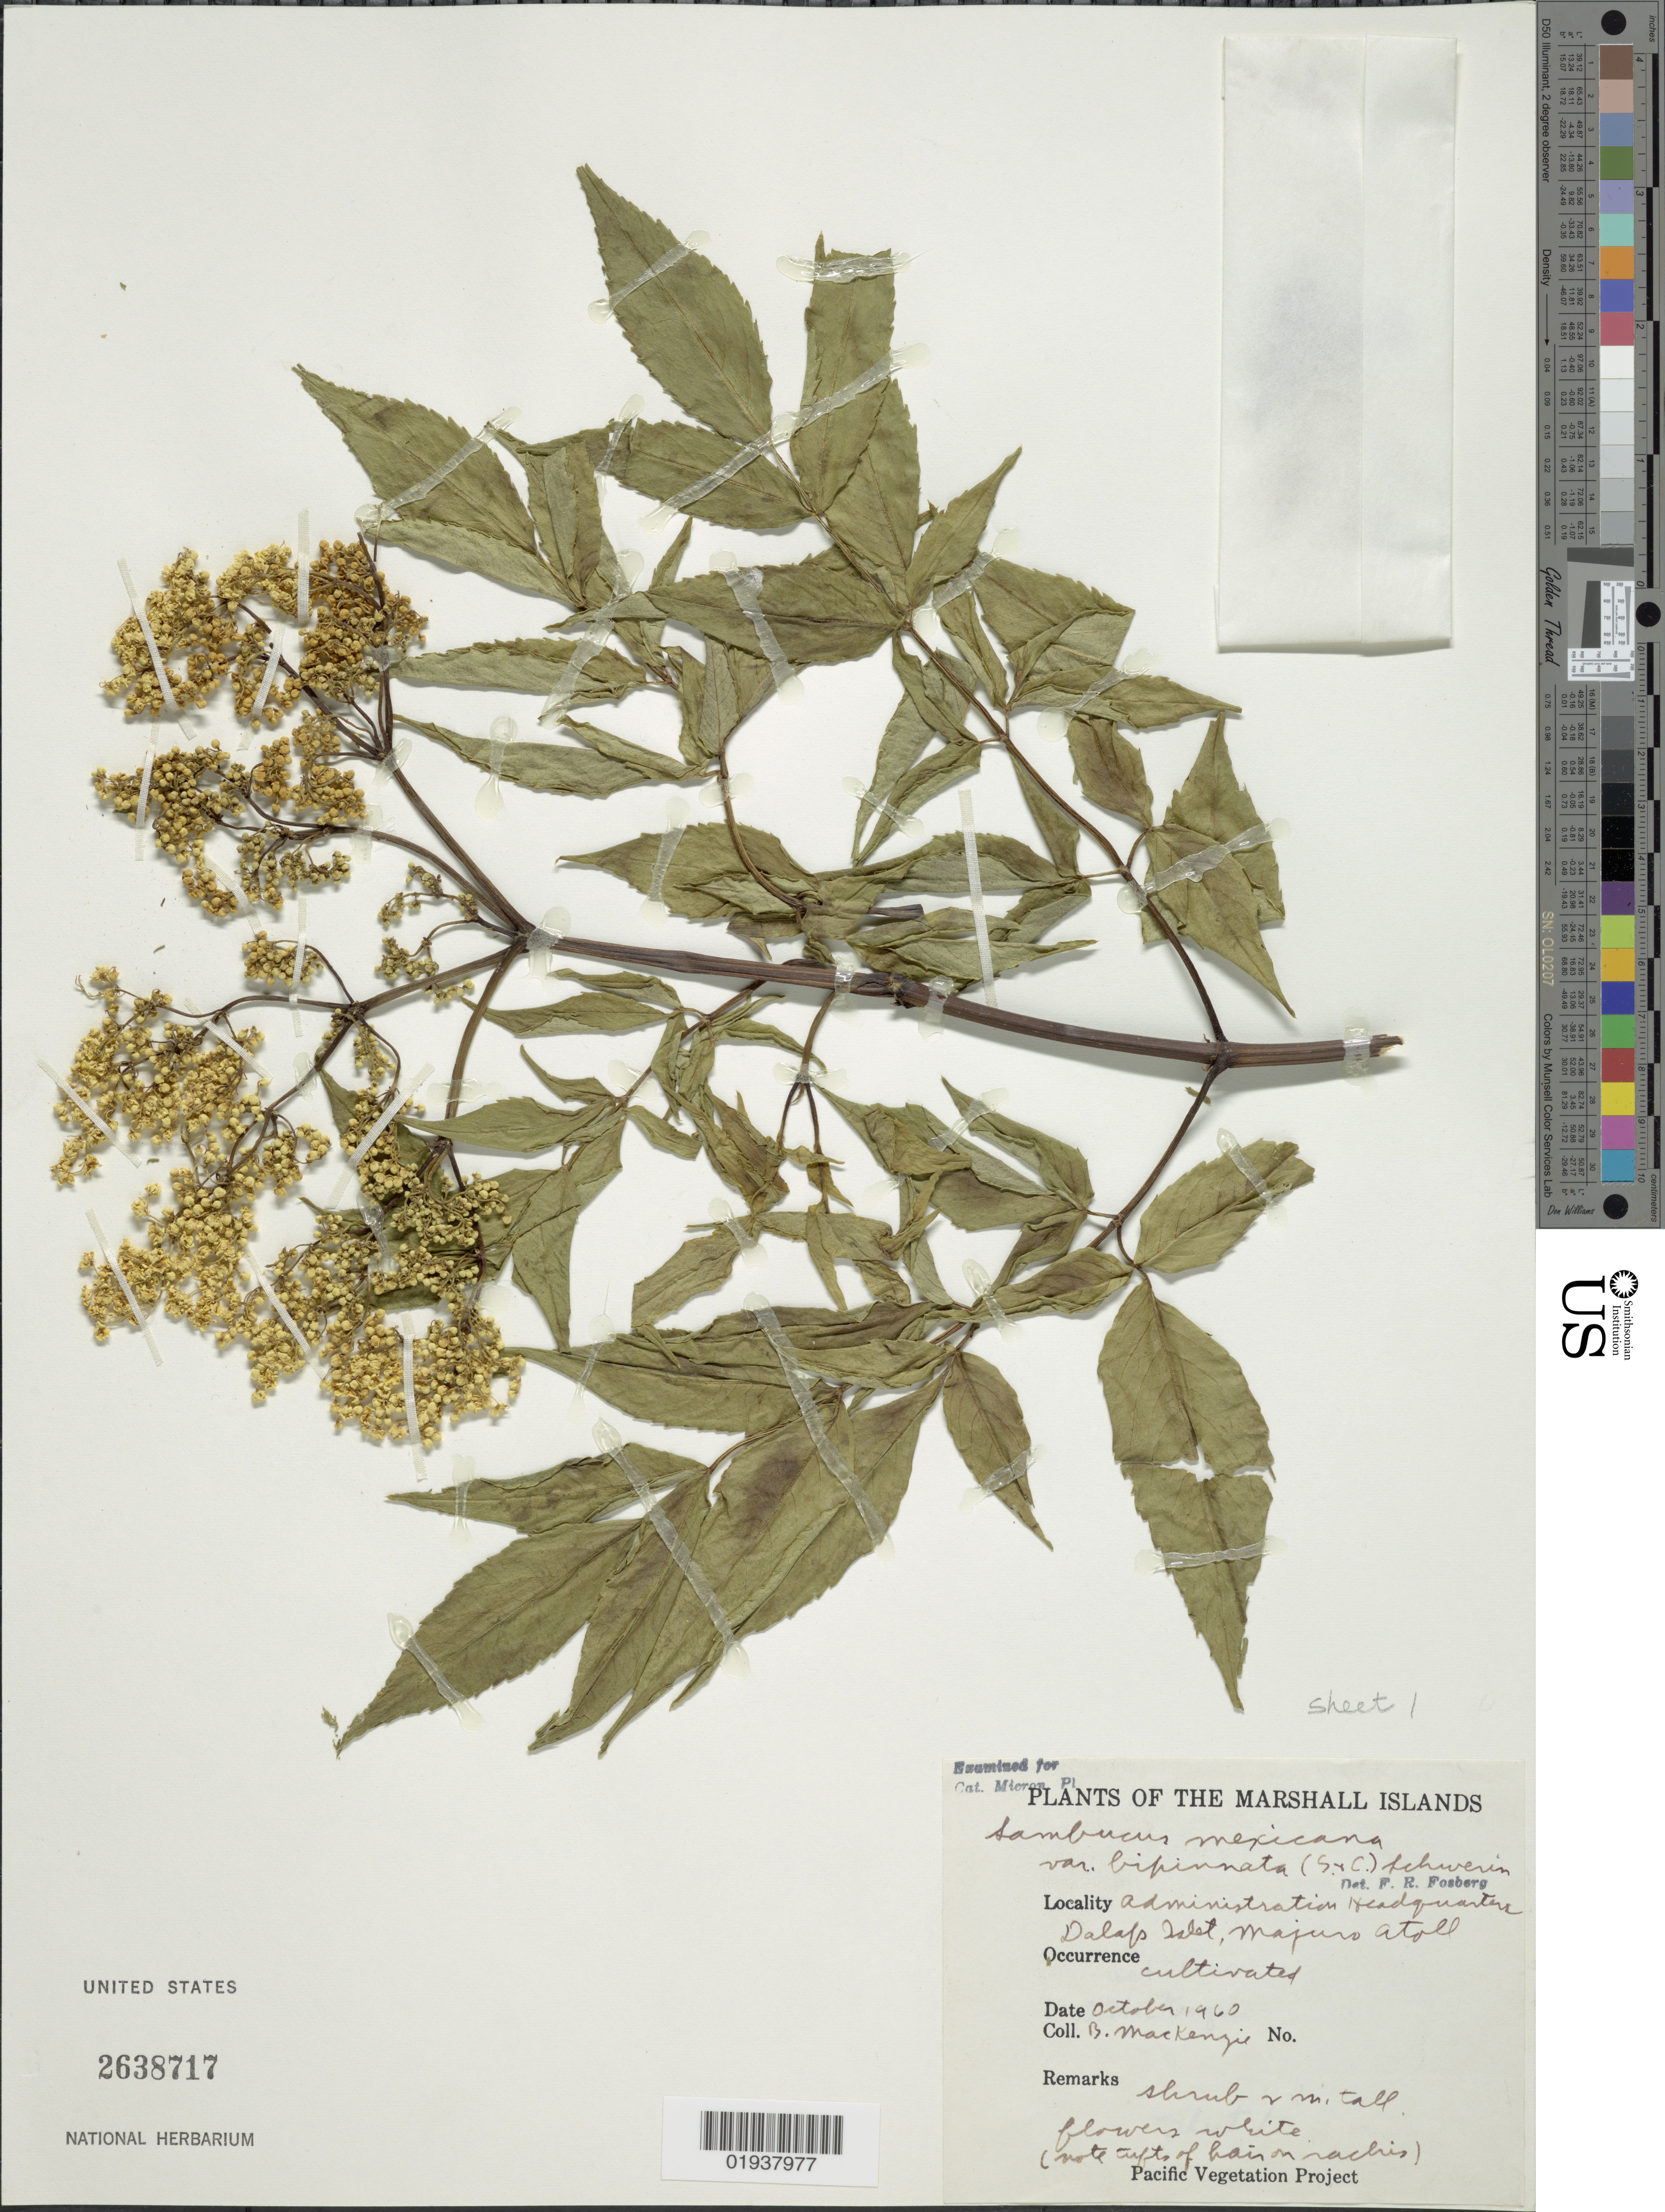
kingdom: Plantae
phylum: Tracheophyta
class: Magnoliopsida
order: Dipsacales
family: Viburnaceae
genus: Sambucus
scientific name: Sambucus canadensis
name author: L.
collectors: B. MacKenzie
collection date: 1960-10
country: Marshall Islands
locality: Administration Headquarter, Dalafs [interpreted] Islet, Majuro atoll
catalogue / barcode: US 2638717